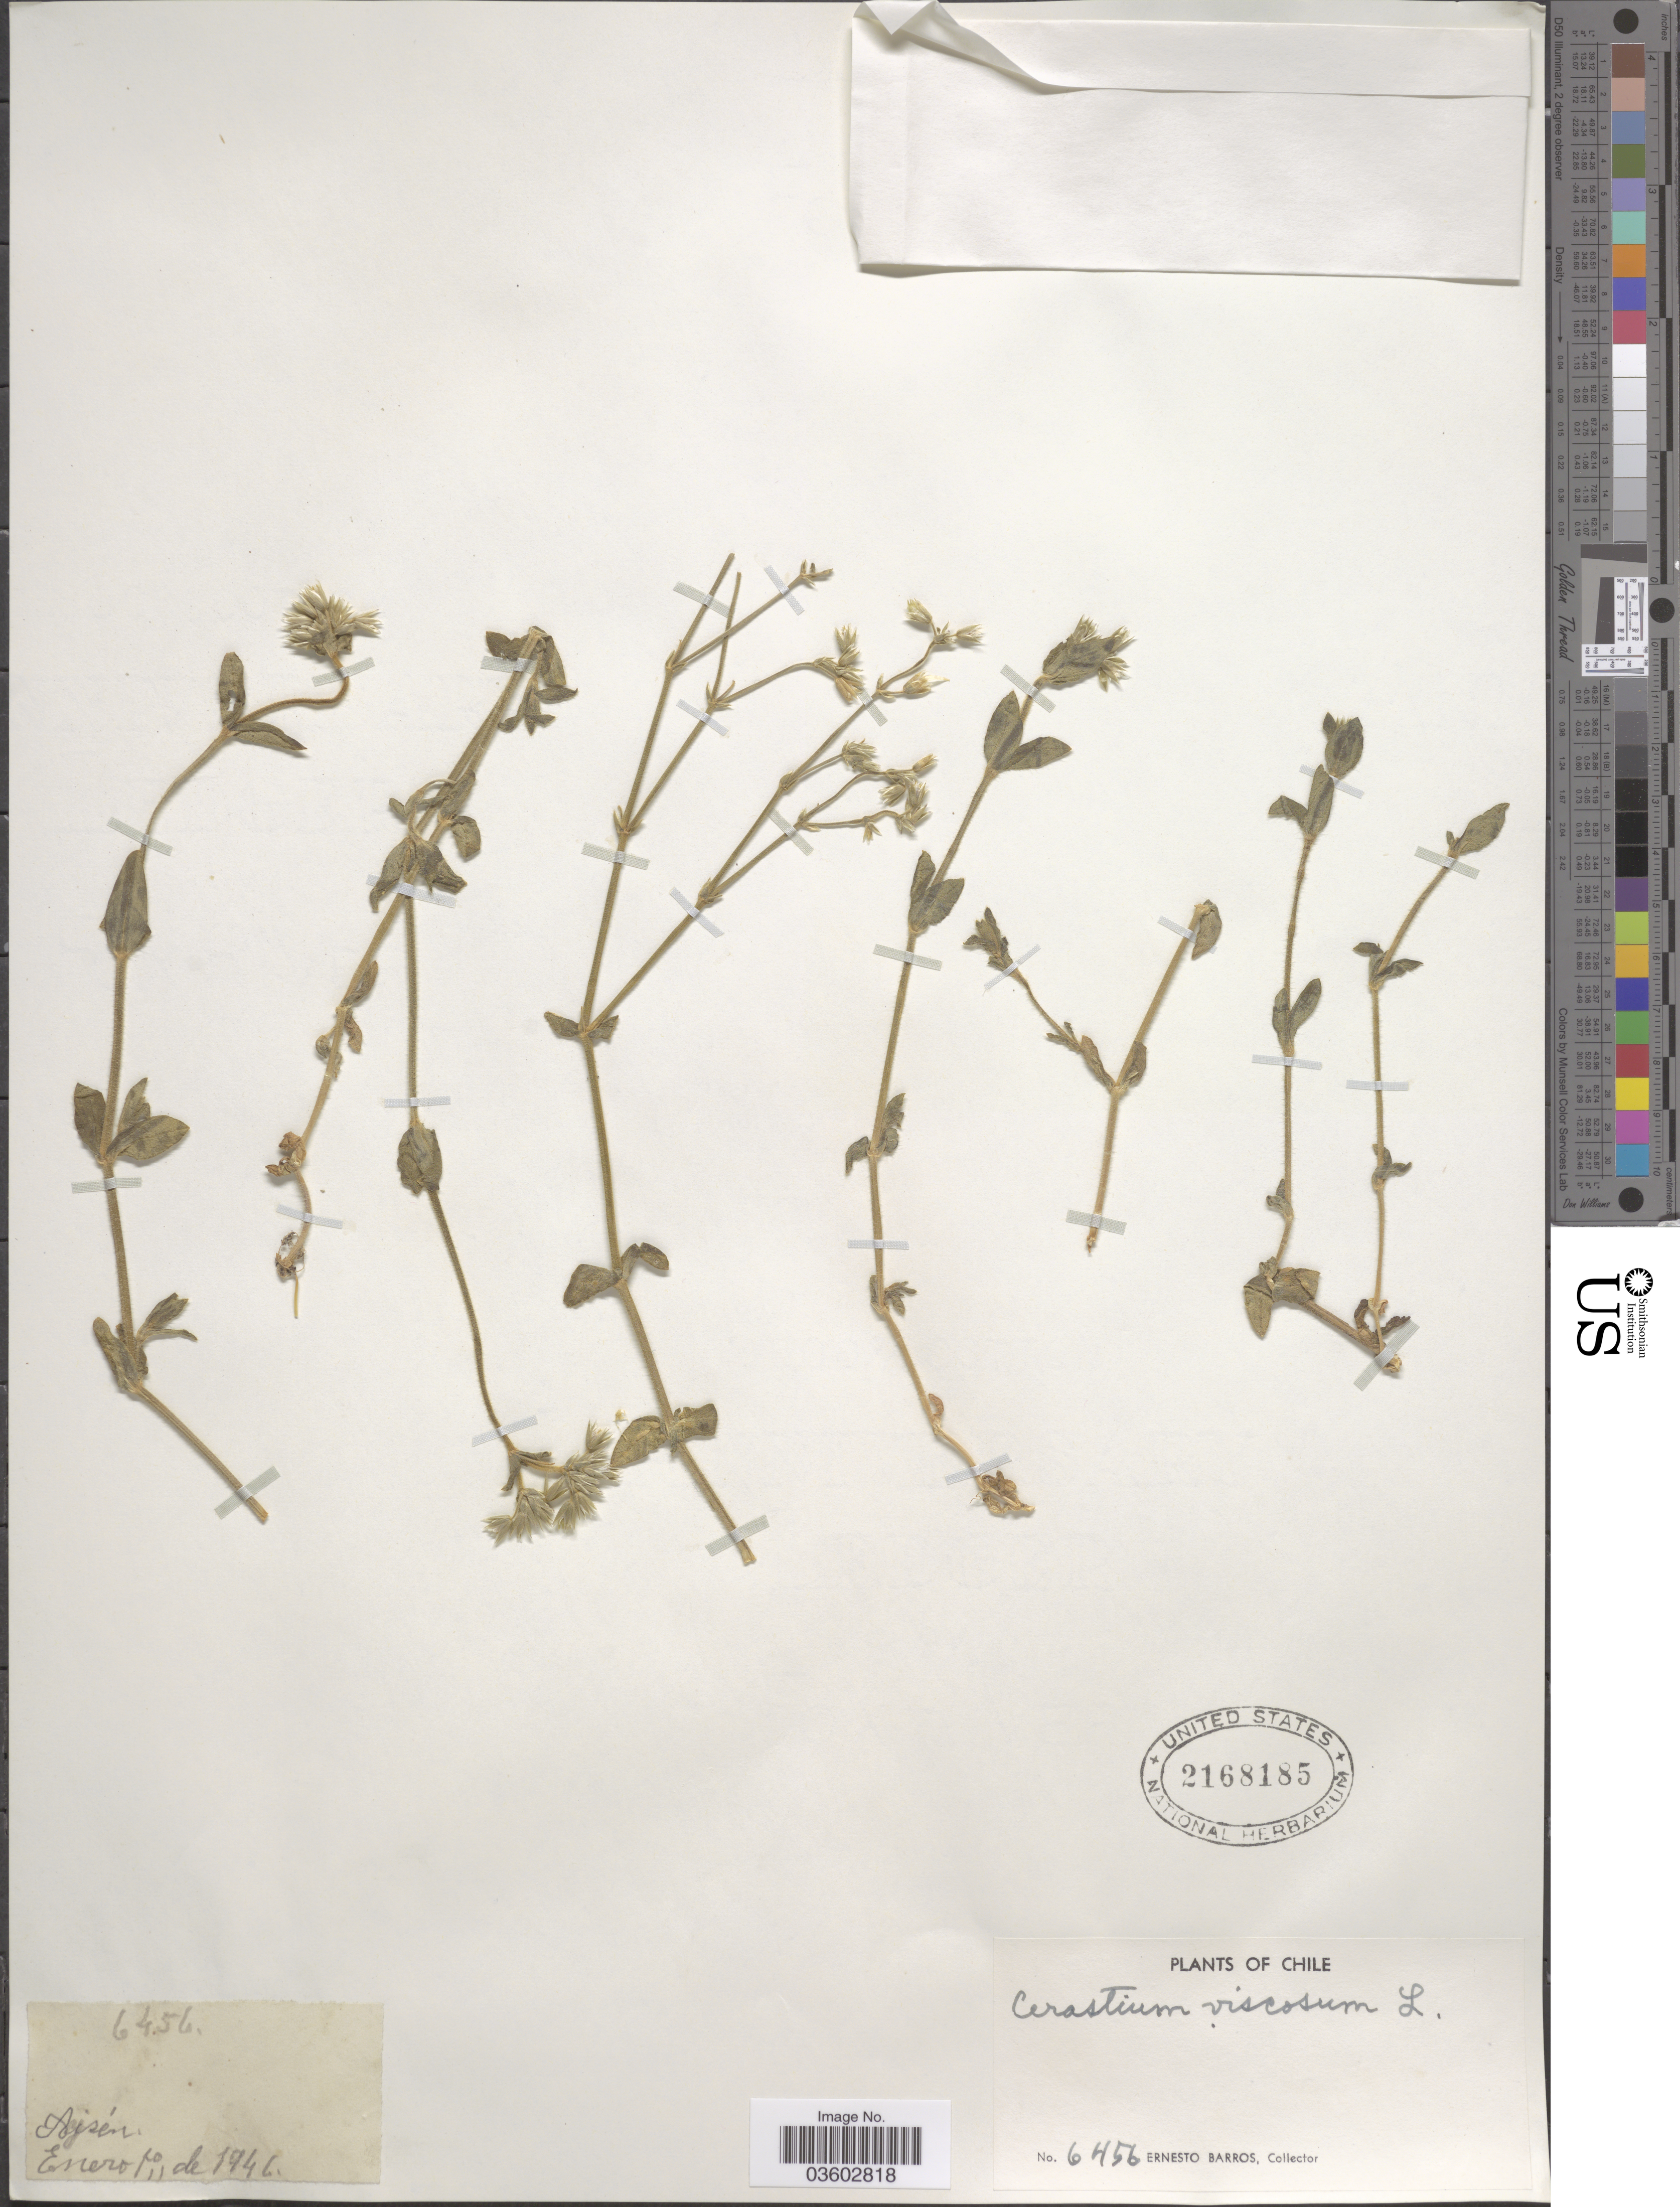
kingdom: Plantae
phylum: Tracheophyta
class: Magnoliopsida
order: Caryophyllales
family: Caryophyllaceae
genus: Cerastium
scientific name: Cerastium viscosum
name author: L.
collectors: E. Barros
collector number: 6456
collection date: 1946-01-01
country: Chile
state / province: Aisén (XI)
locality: Aisén.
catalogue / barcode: US 2168185